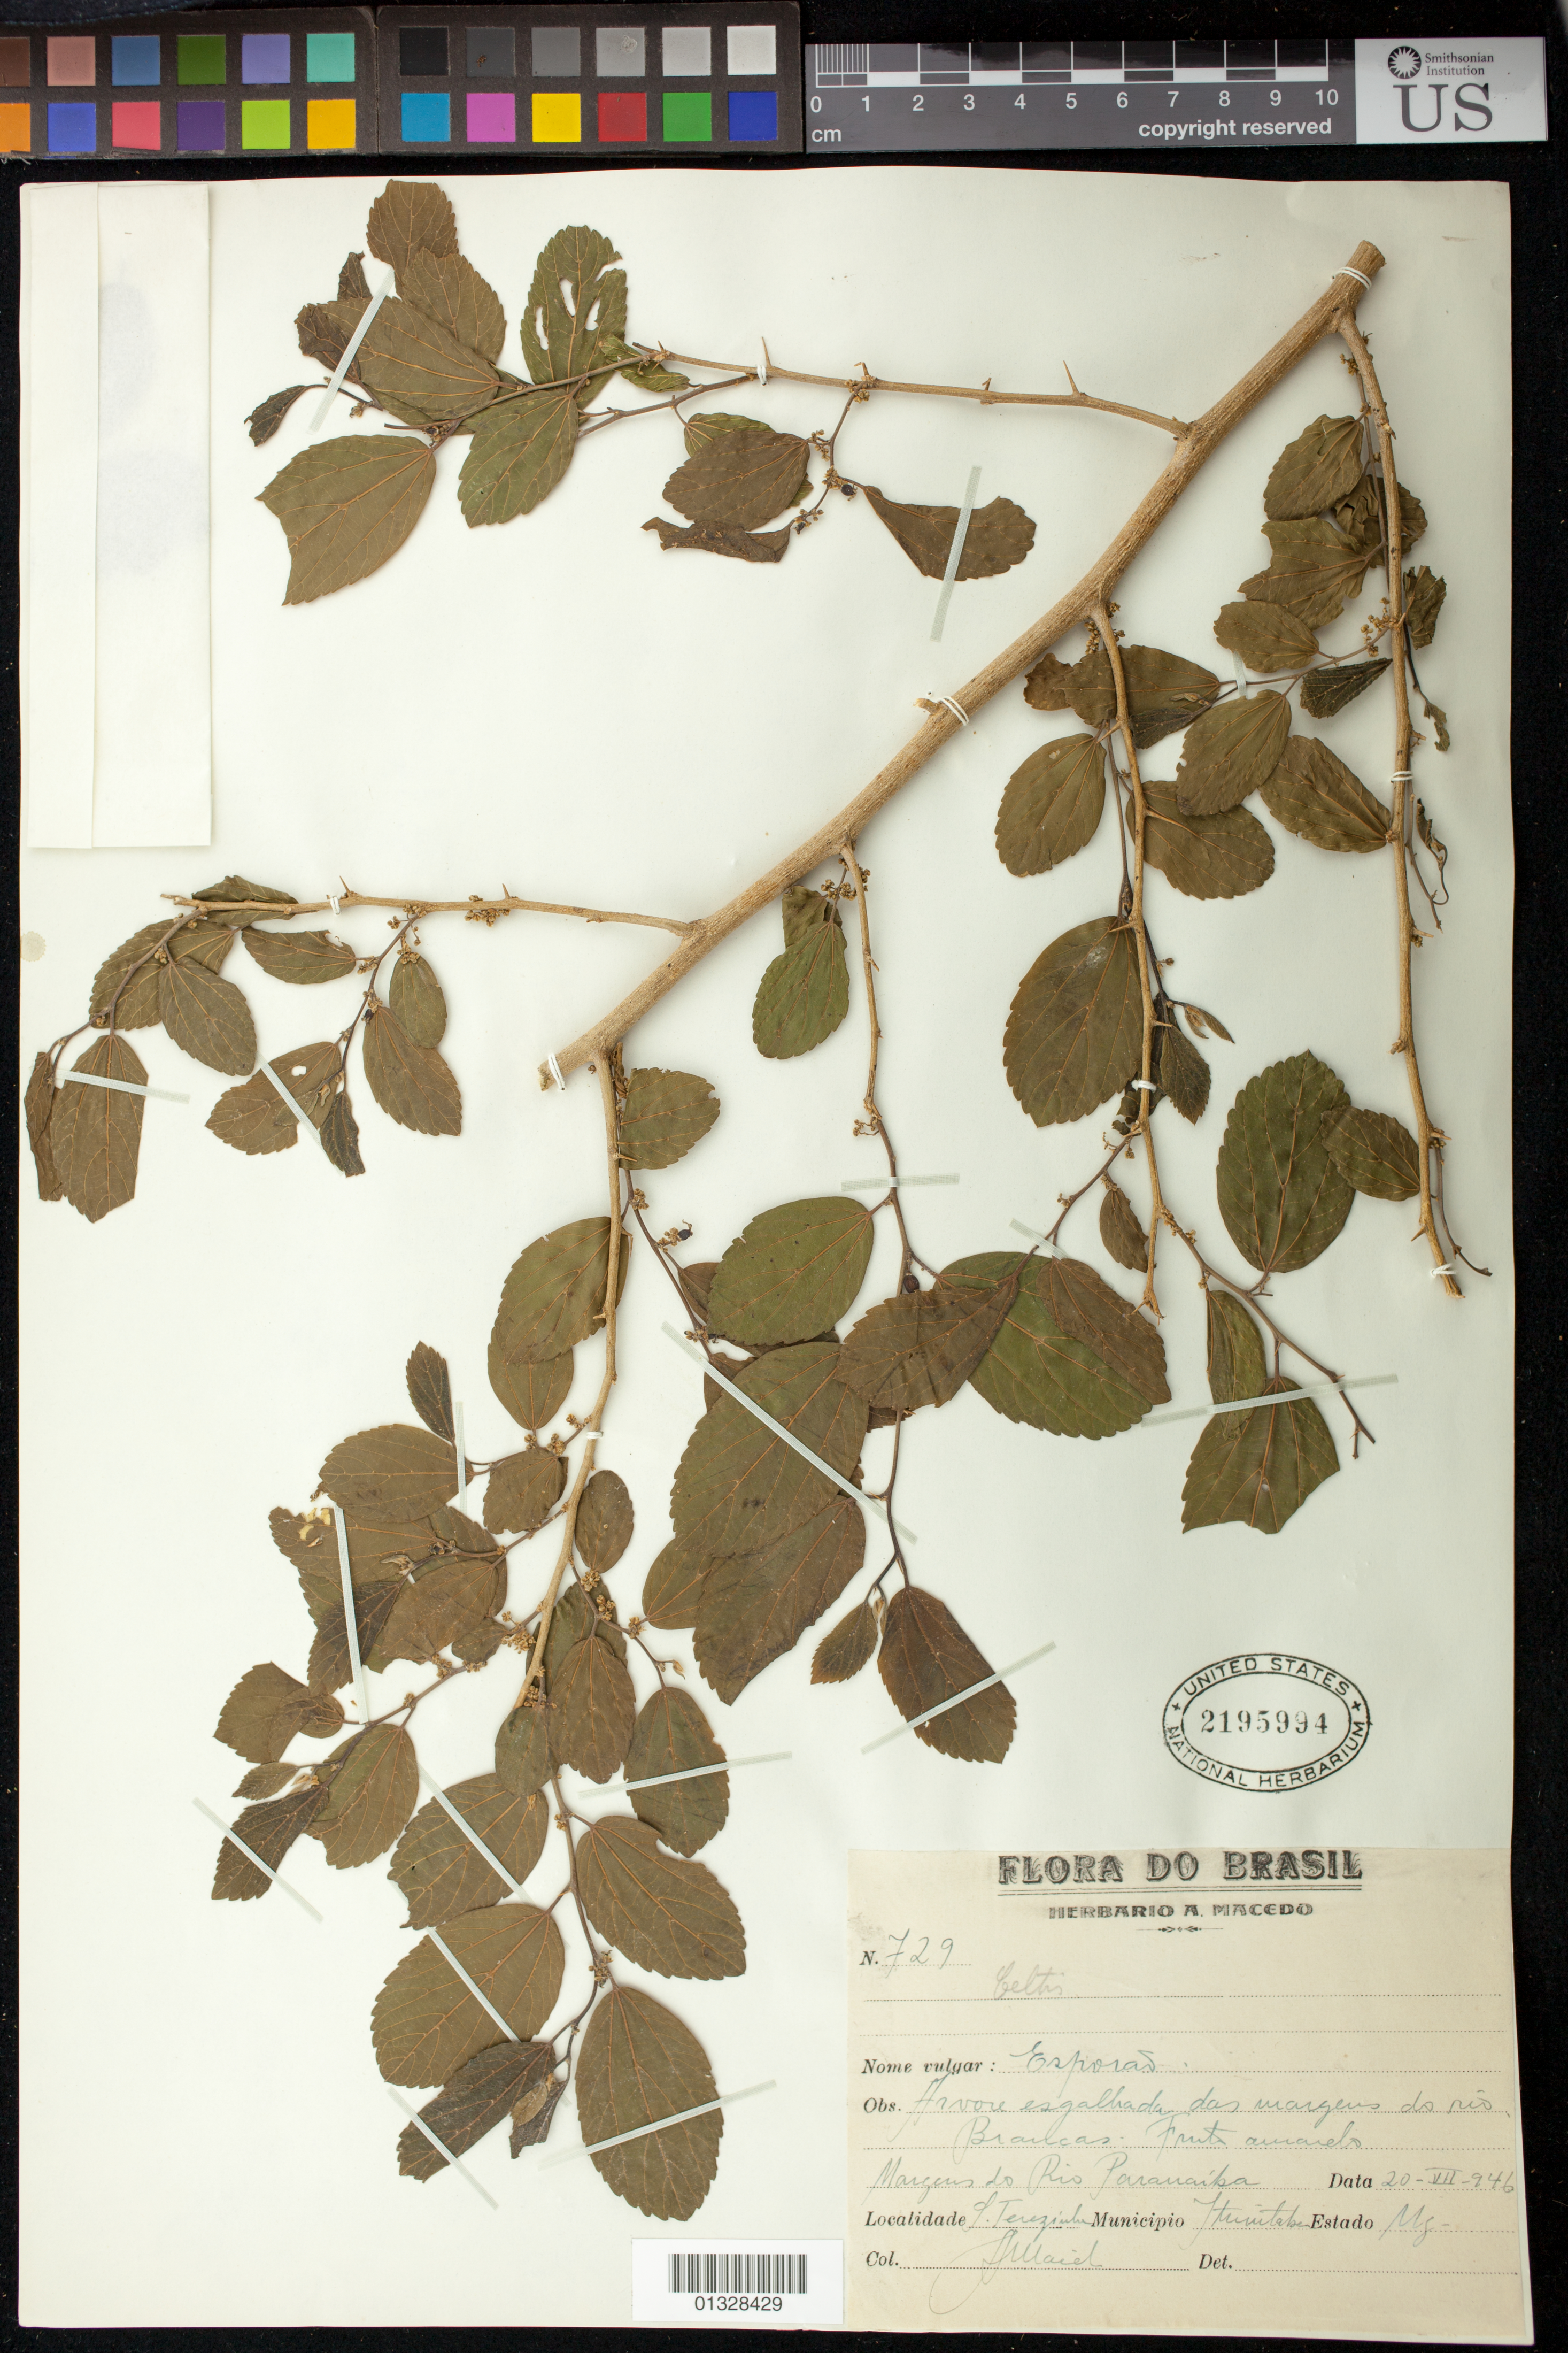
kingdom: Plantae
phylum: Tracheophyta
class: Magnoliopsida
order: Rosales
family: Cannabaceae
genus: Celtis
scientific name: Celtis sp.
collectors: A. Macedo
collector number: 729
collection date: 1946-07-20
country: Brazil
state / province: Minas Gerais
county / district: Ituiutaba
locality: S. Terezinha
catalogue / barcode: US 2195994